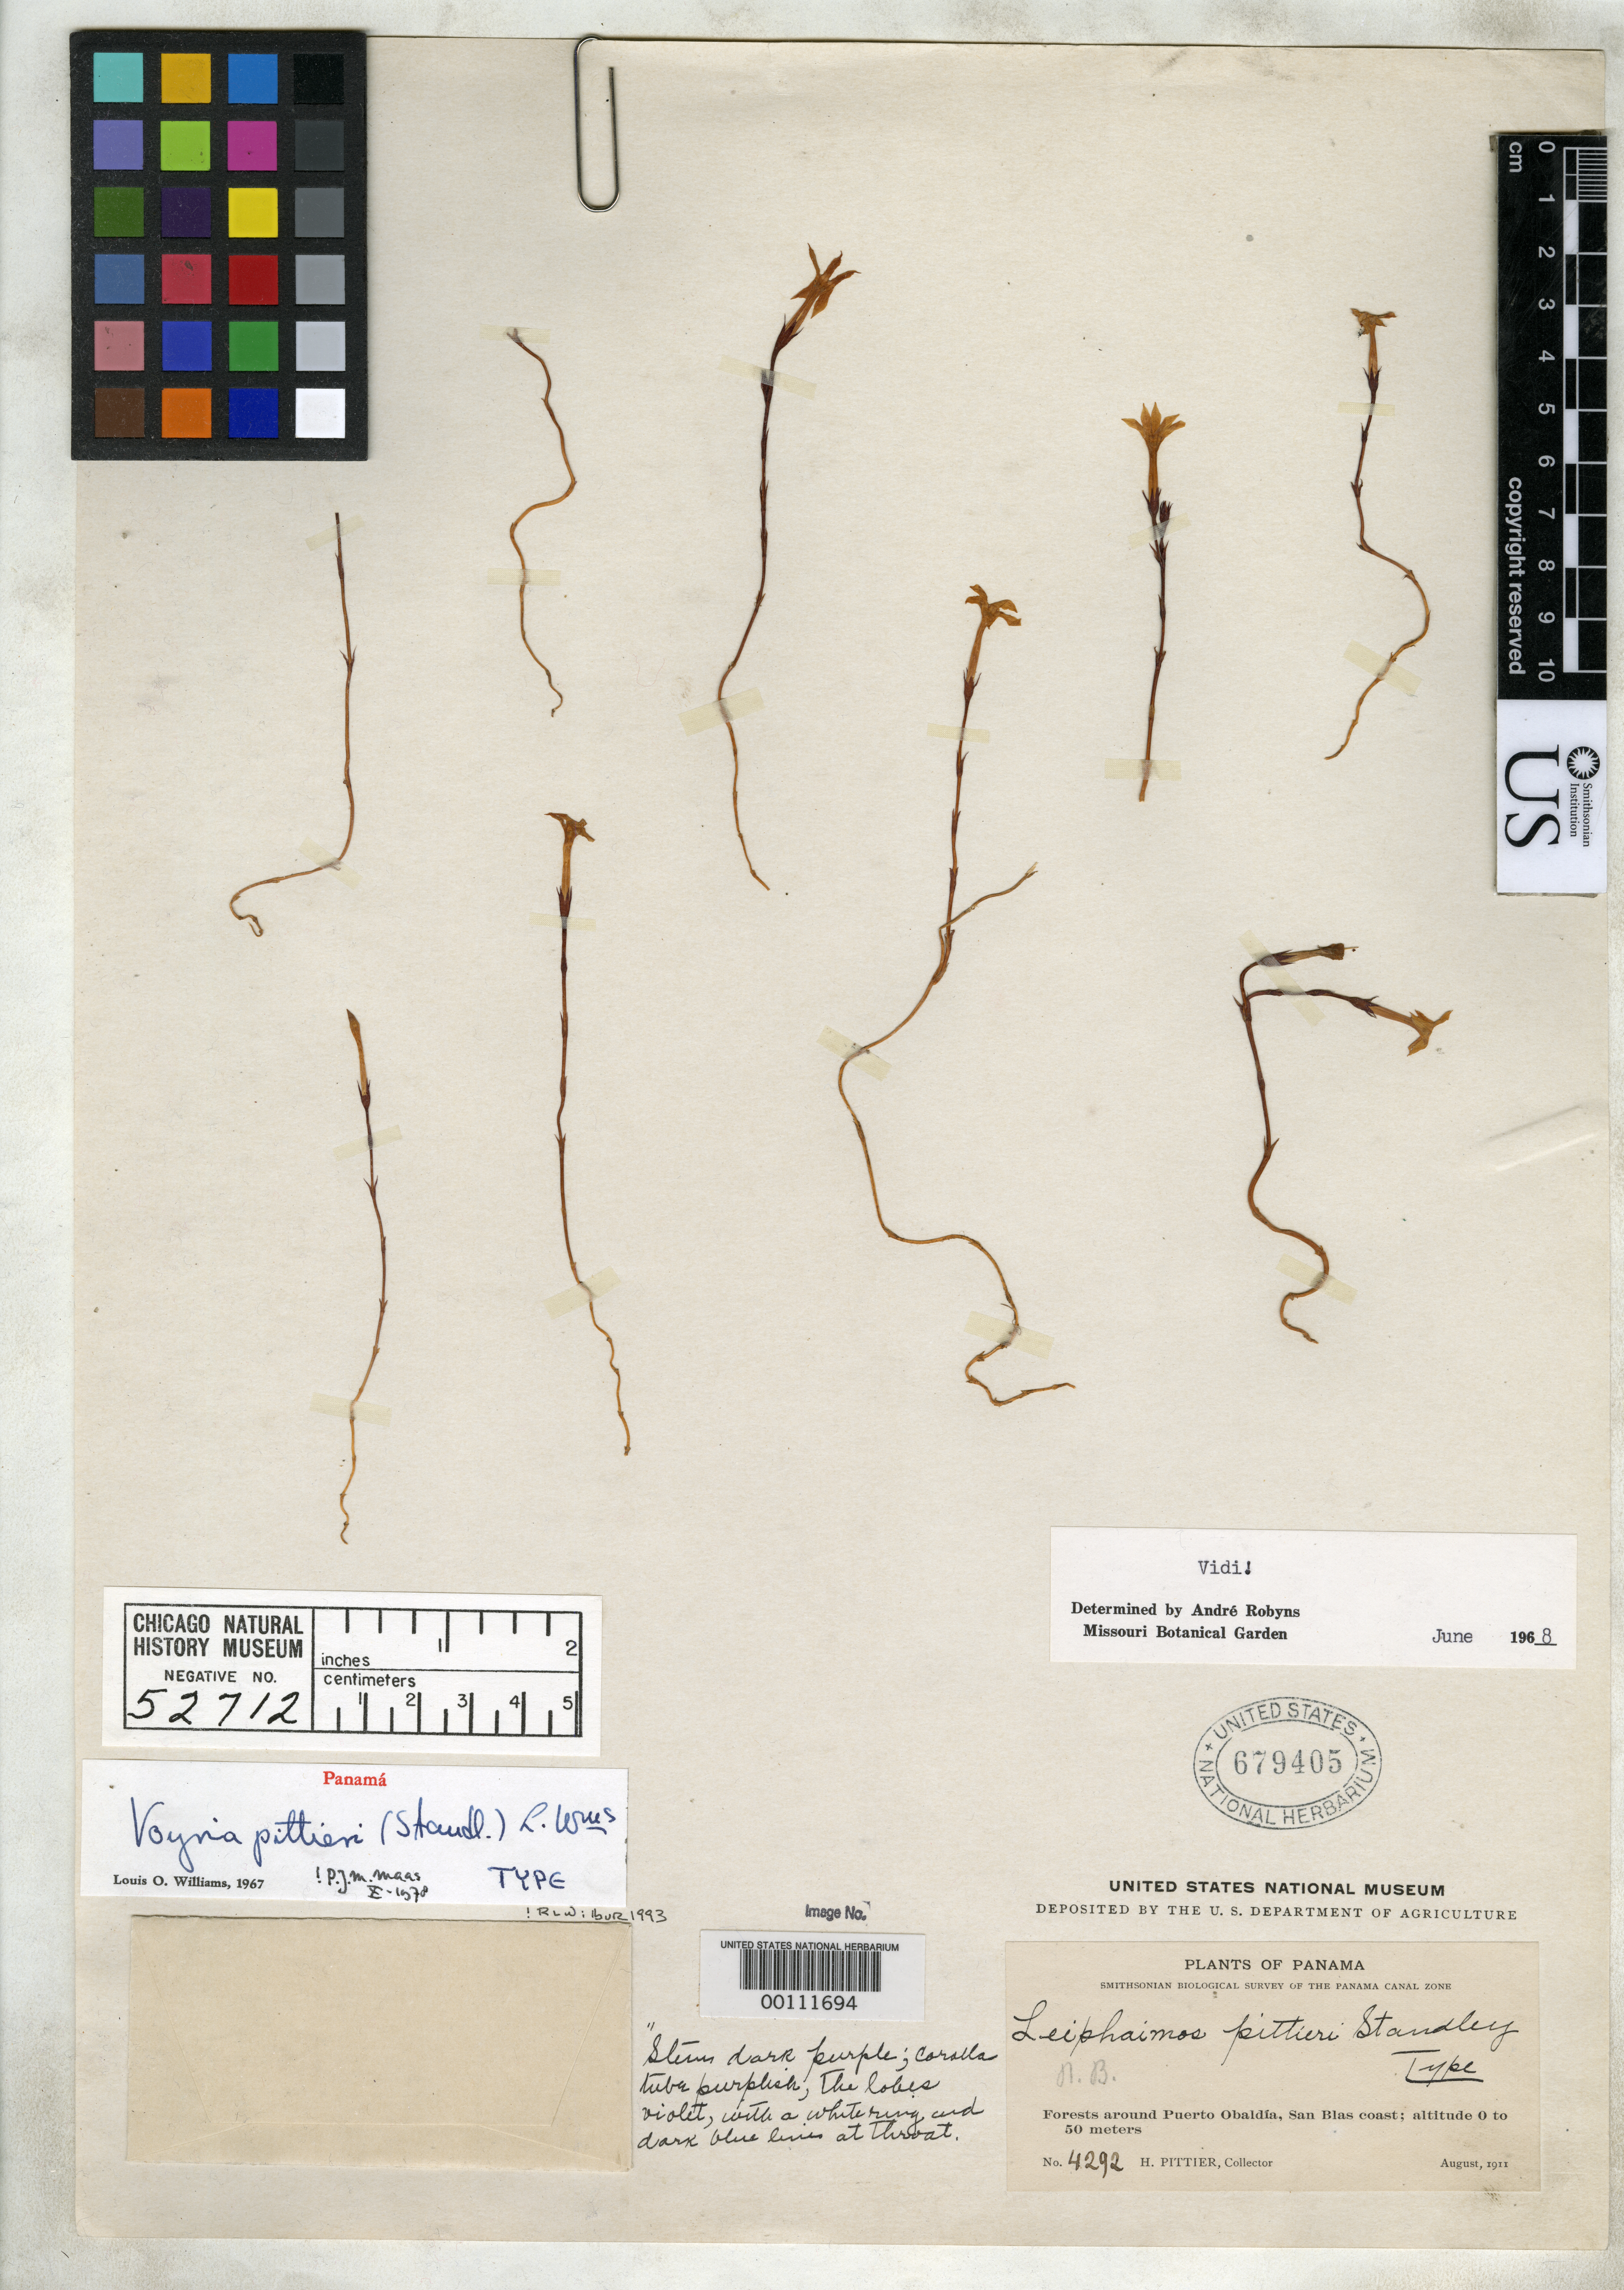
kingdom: Plantae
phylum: Tracheophyta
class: Magnoliopsida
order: Gentianales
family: Gentianaceae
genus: Leiphaimos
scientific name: Leiphaimos pittieri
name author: Standl.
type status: Holotype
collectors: H. F. Pittier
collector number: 4292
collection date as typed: Aug 1911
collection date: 1911-08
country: Panama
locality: San Blas coast, forests around Puerto Obaldia.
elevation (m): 0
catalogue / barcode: US 679405